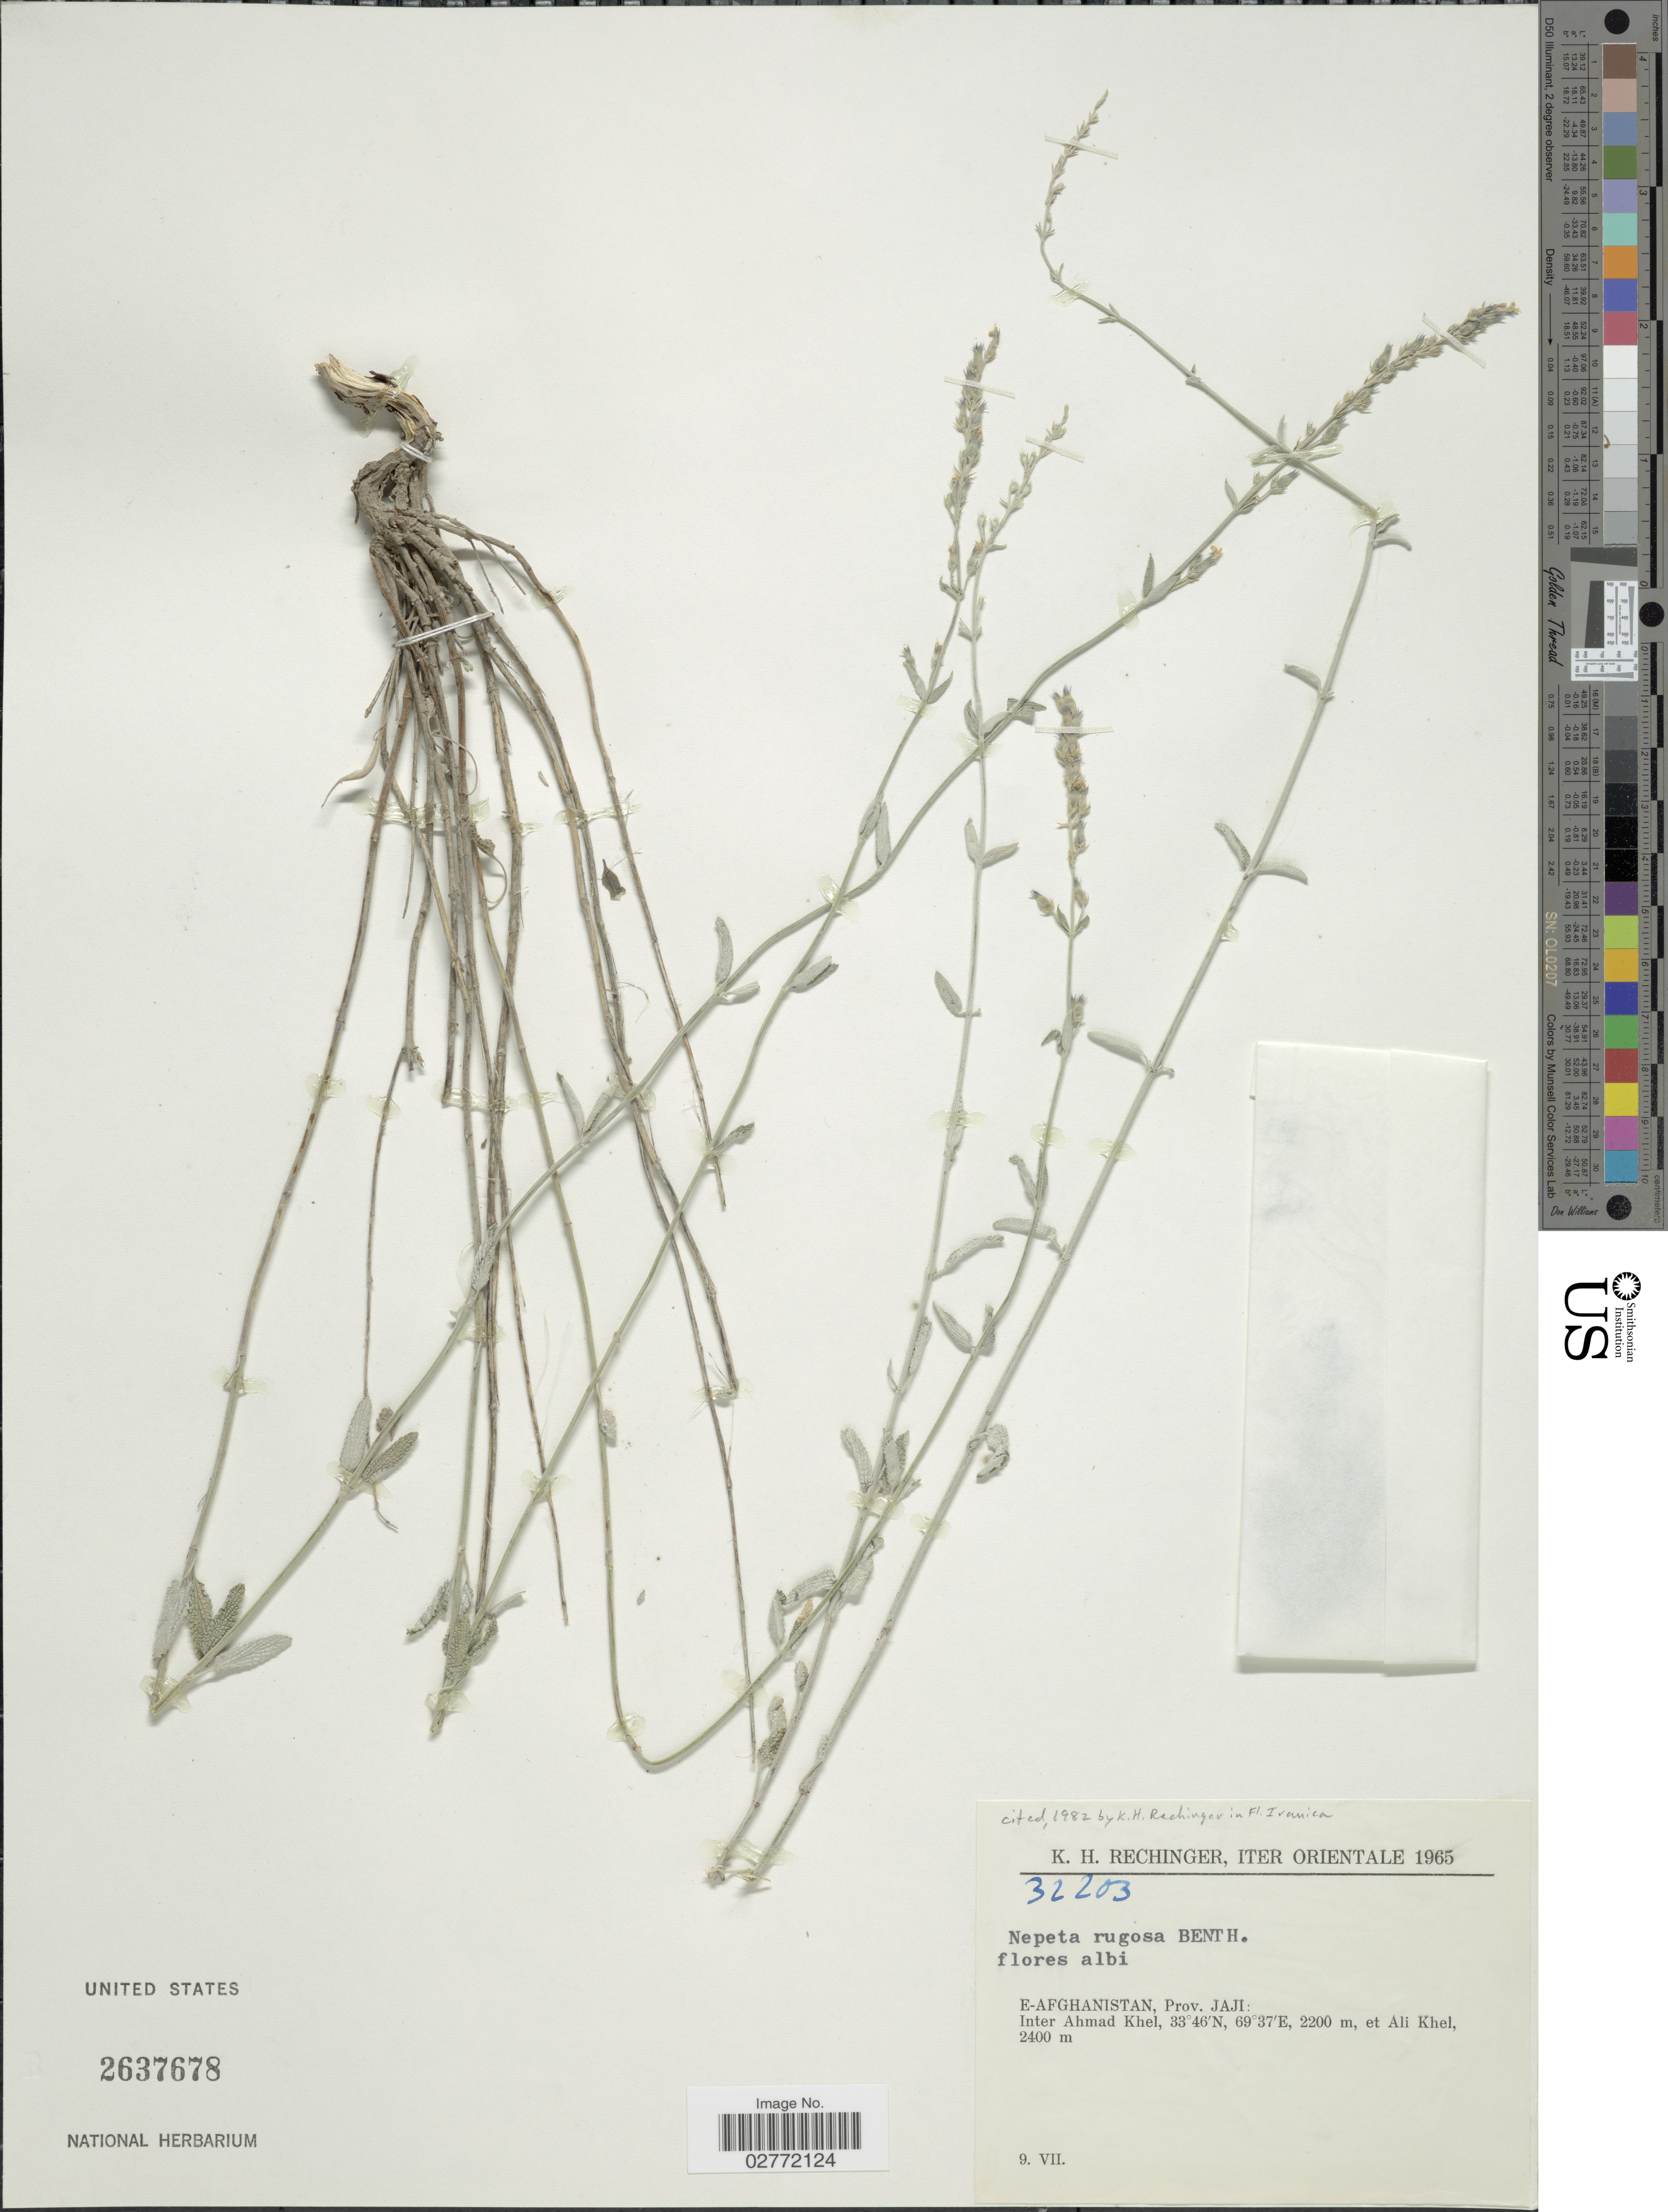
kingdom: Plantae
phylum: Tracheophyta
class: Magnoliopsida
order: Lamiales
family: Lamiaceae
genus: Nepeta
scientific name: Nepeta rugosa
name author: Benth.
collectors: K. H. Rechinger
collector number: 32203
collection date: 1965-07-09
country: Afghanistan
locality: Iter Orientale, E-Afghanistan, Prov. Jaji, Inter Ahmad Khel, et Ali Khel.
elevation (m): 2200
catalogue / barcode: US 2637678